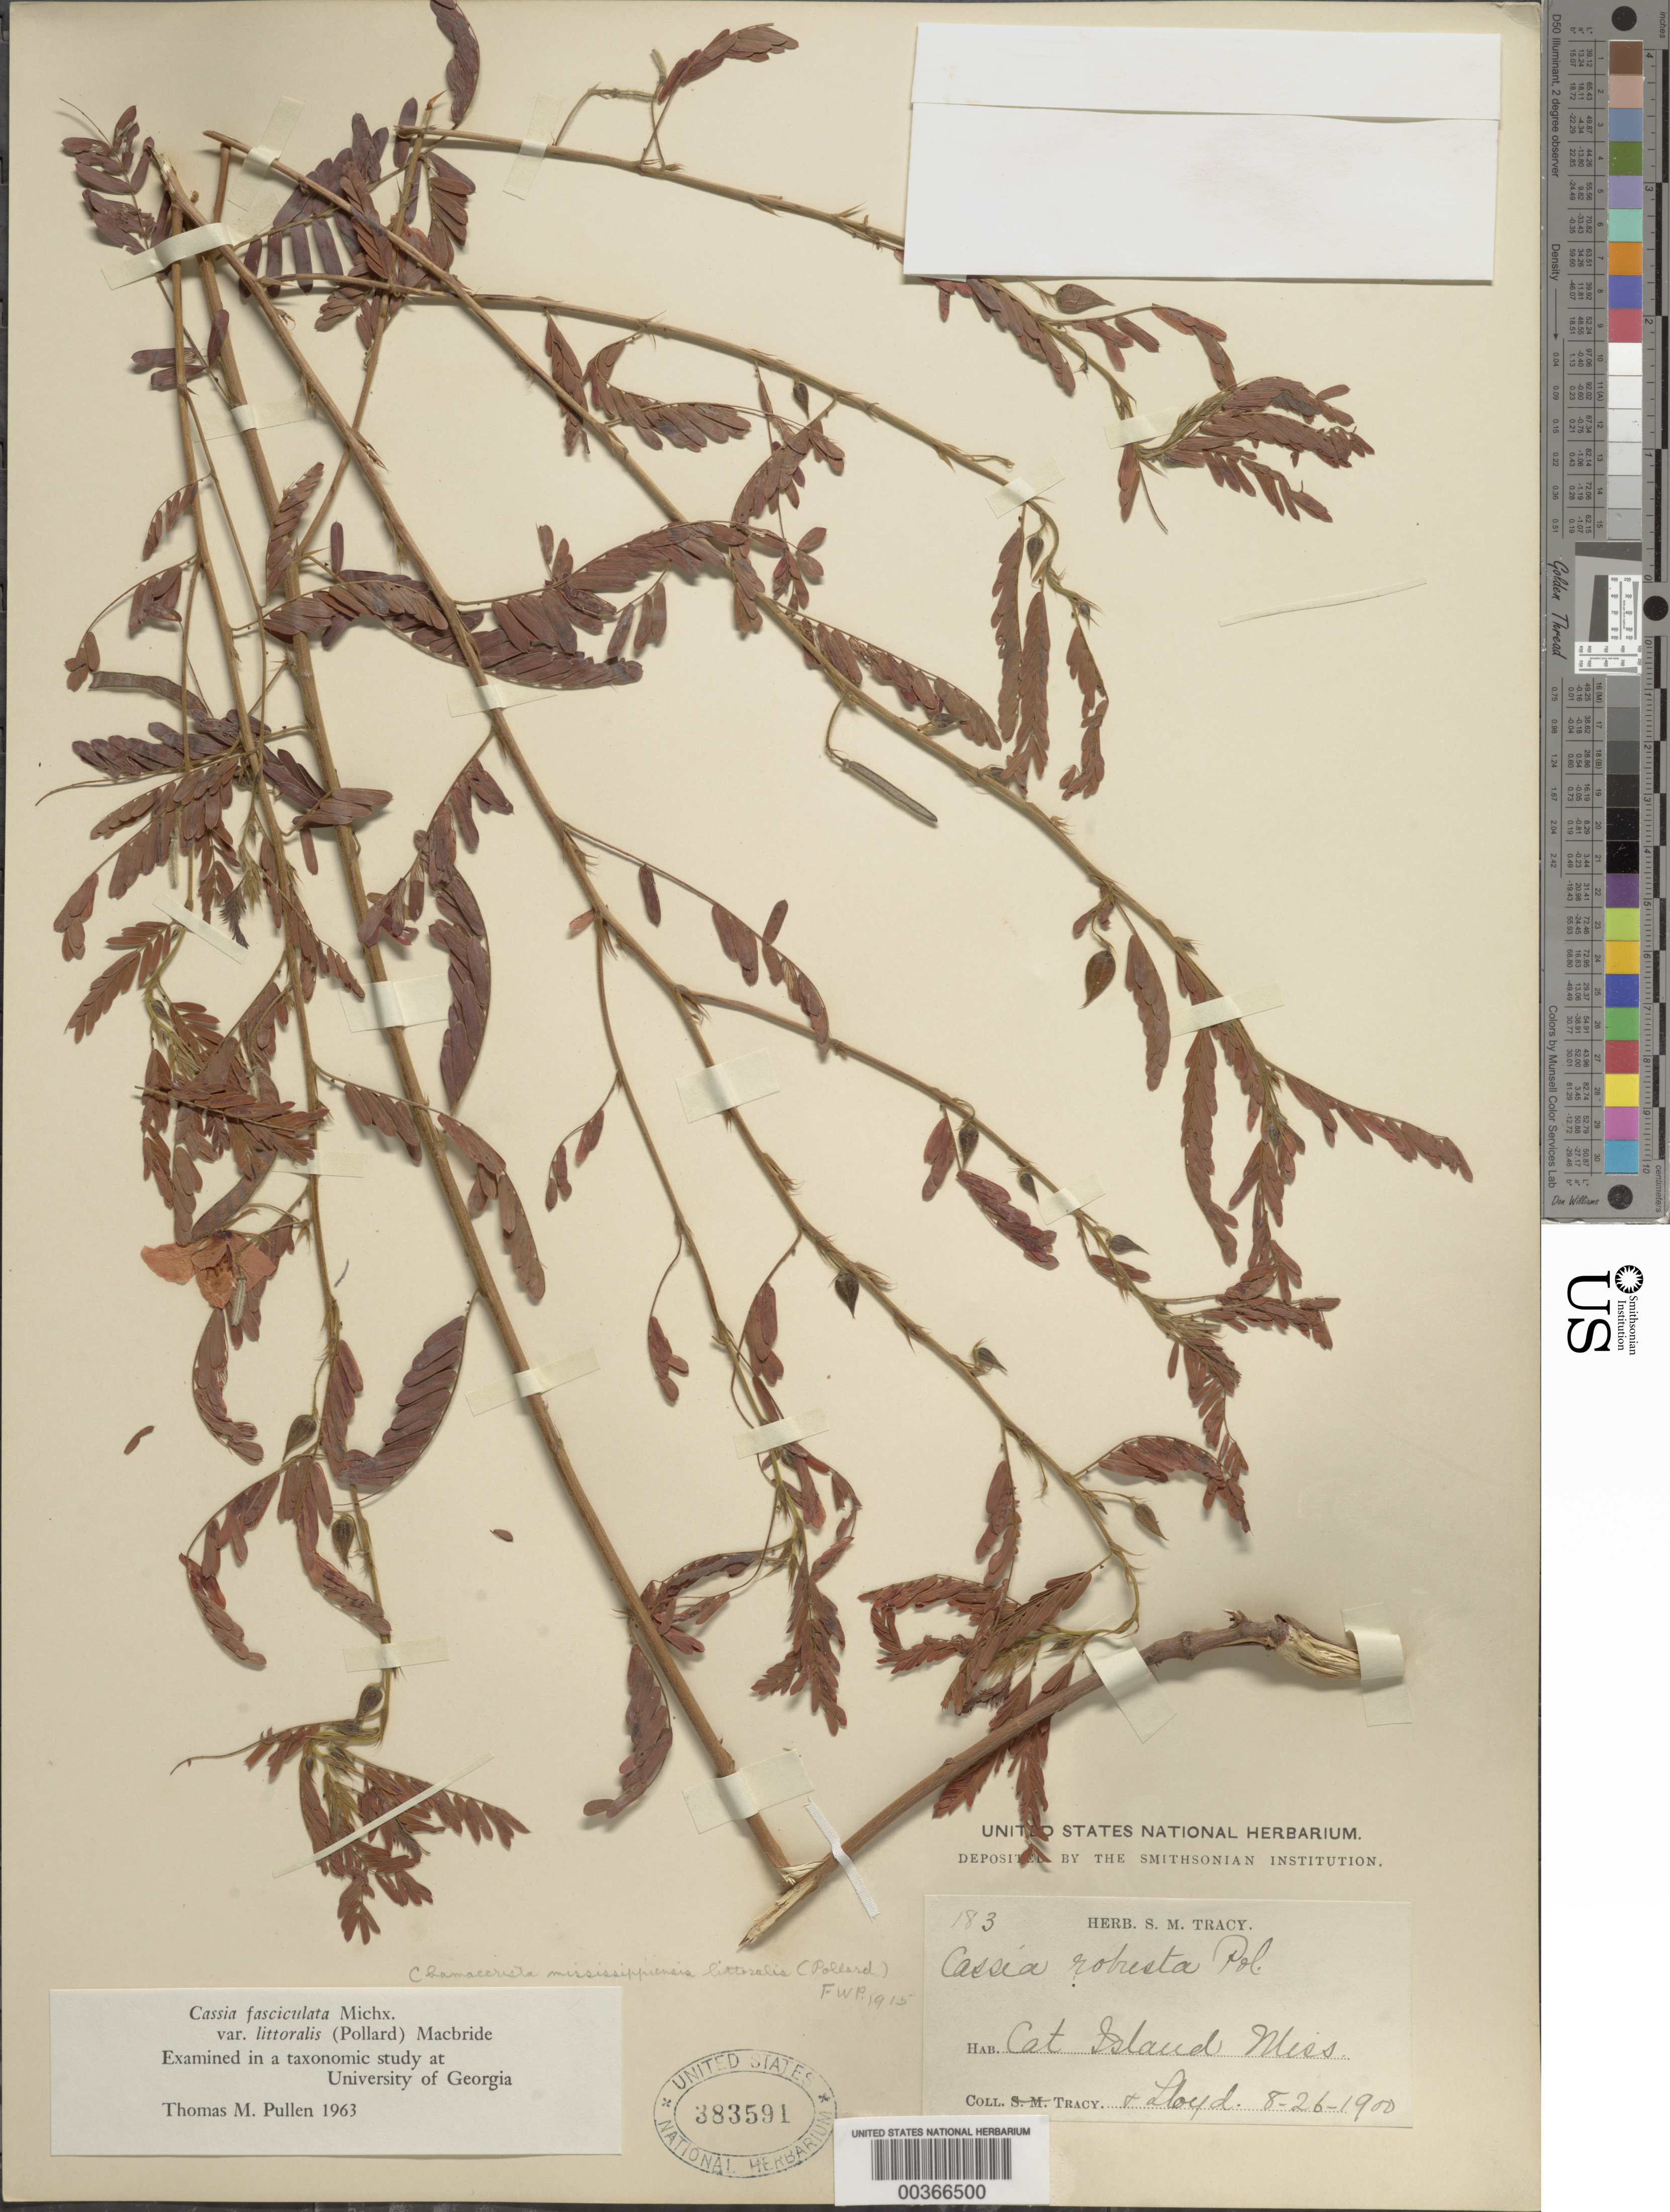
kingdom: Plantae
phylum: Tracheophyta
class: Magnoliopsida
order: Fabales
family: Fabaceae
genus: Chamaecrista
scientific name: Chamaecrista fasciculata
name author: (Michx.) Greene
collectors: S. M. Tracy & -- Lloyd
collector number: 183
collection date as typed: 26 Aug 1900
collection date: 1900-08-26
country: United States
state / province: Mississippi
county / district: Harrison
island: Cat Island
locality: Cat i.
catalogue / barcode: US 383591